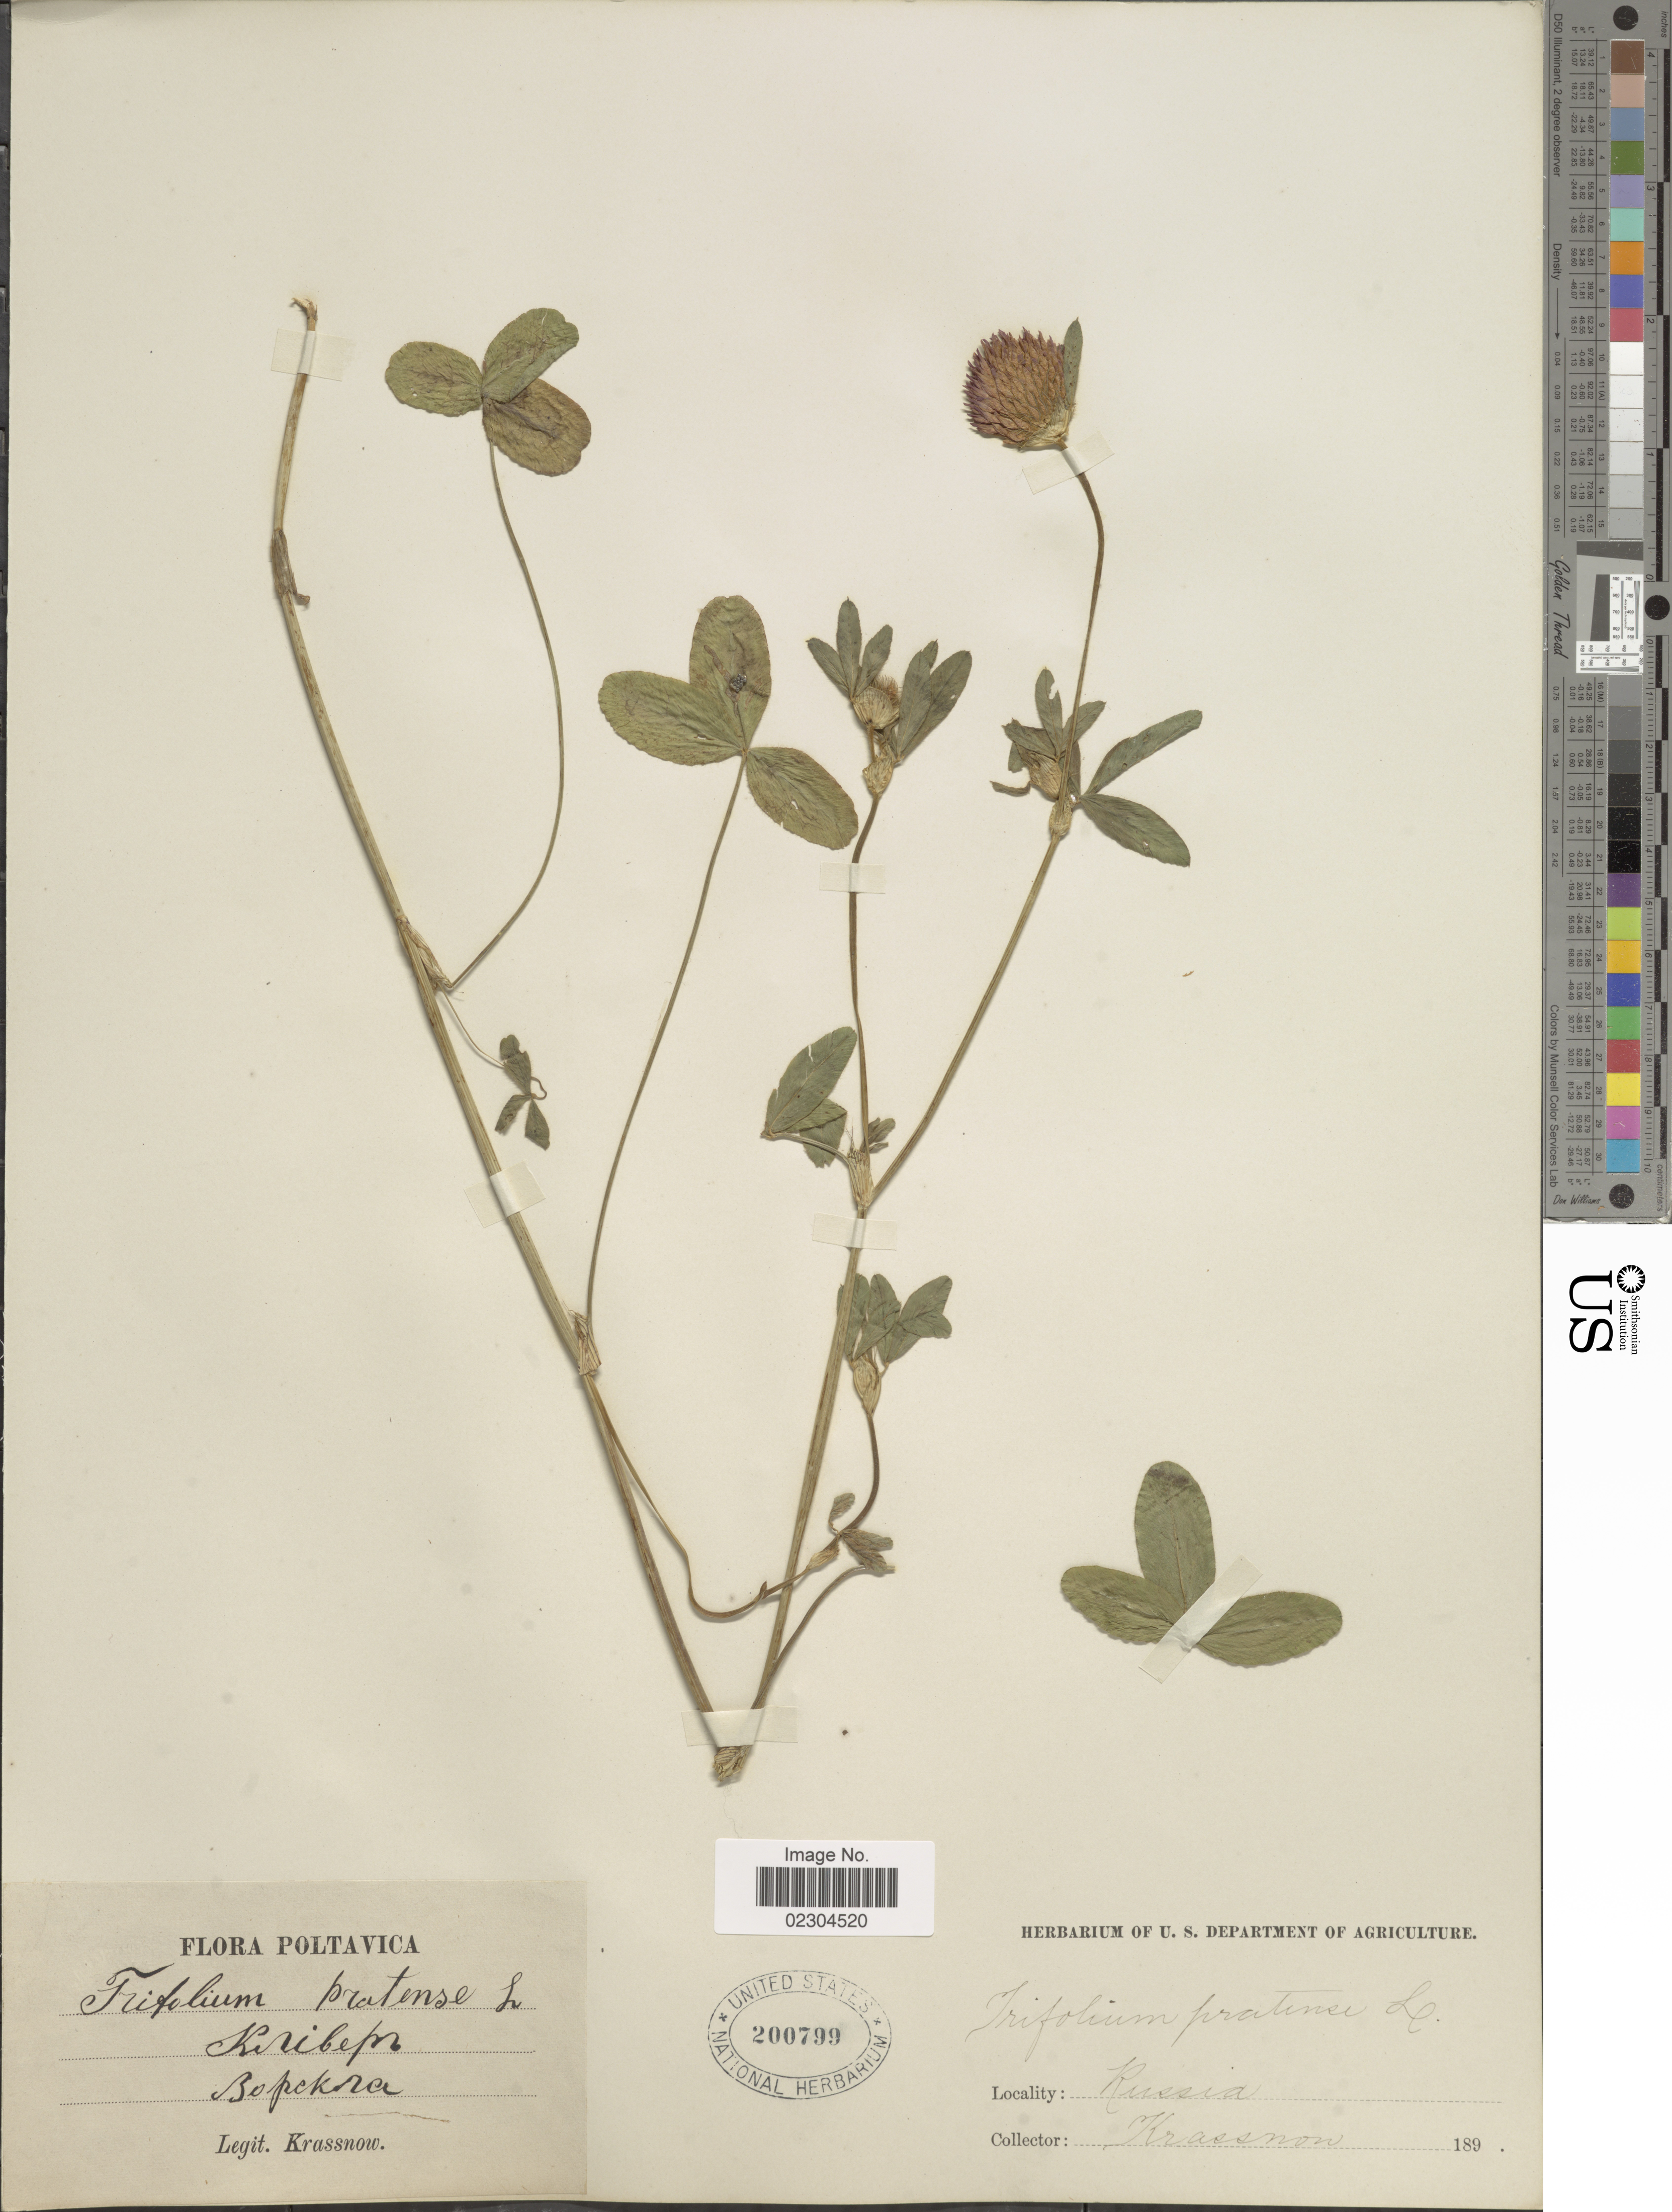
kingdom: Plantae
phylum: Tracheophyta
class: Magnoliopsida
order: Fabales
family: Fabaceae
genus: Trifolium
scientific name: Trifolium pratense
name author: L.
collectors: -. Krassnow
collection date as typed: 189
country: Ukraine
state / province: Poltava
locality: Poltavica, Bopekiva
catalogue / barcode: US 200799